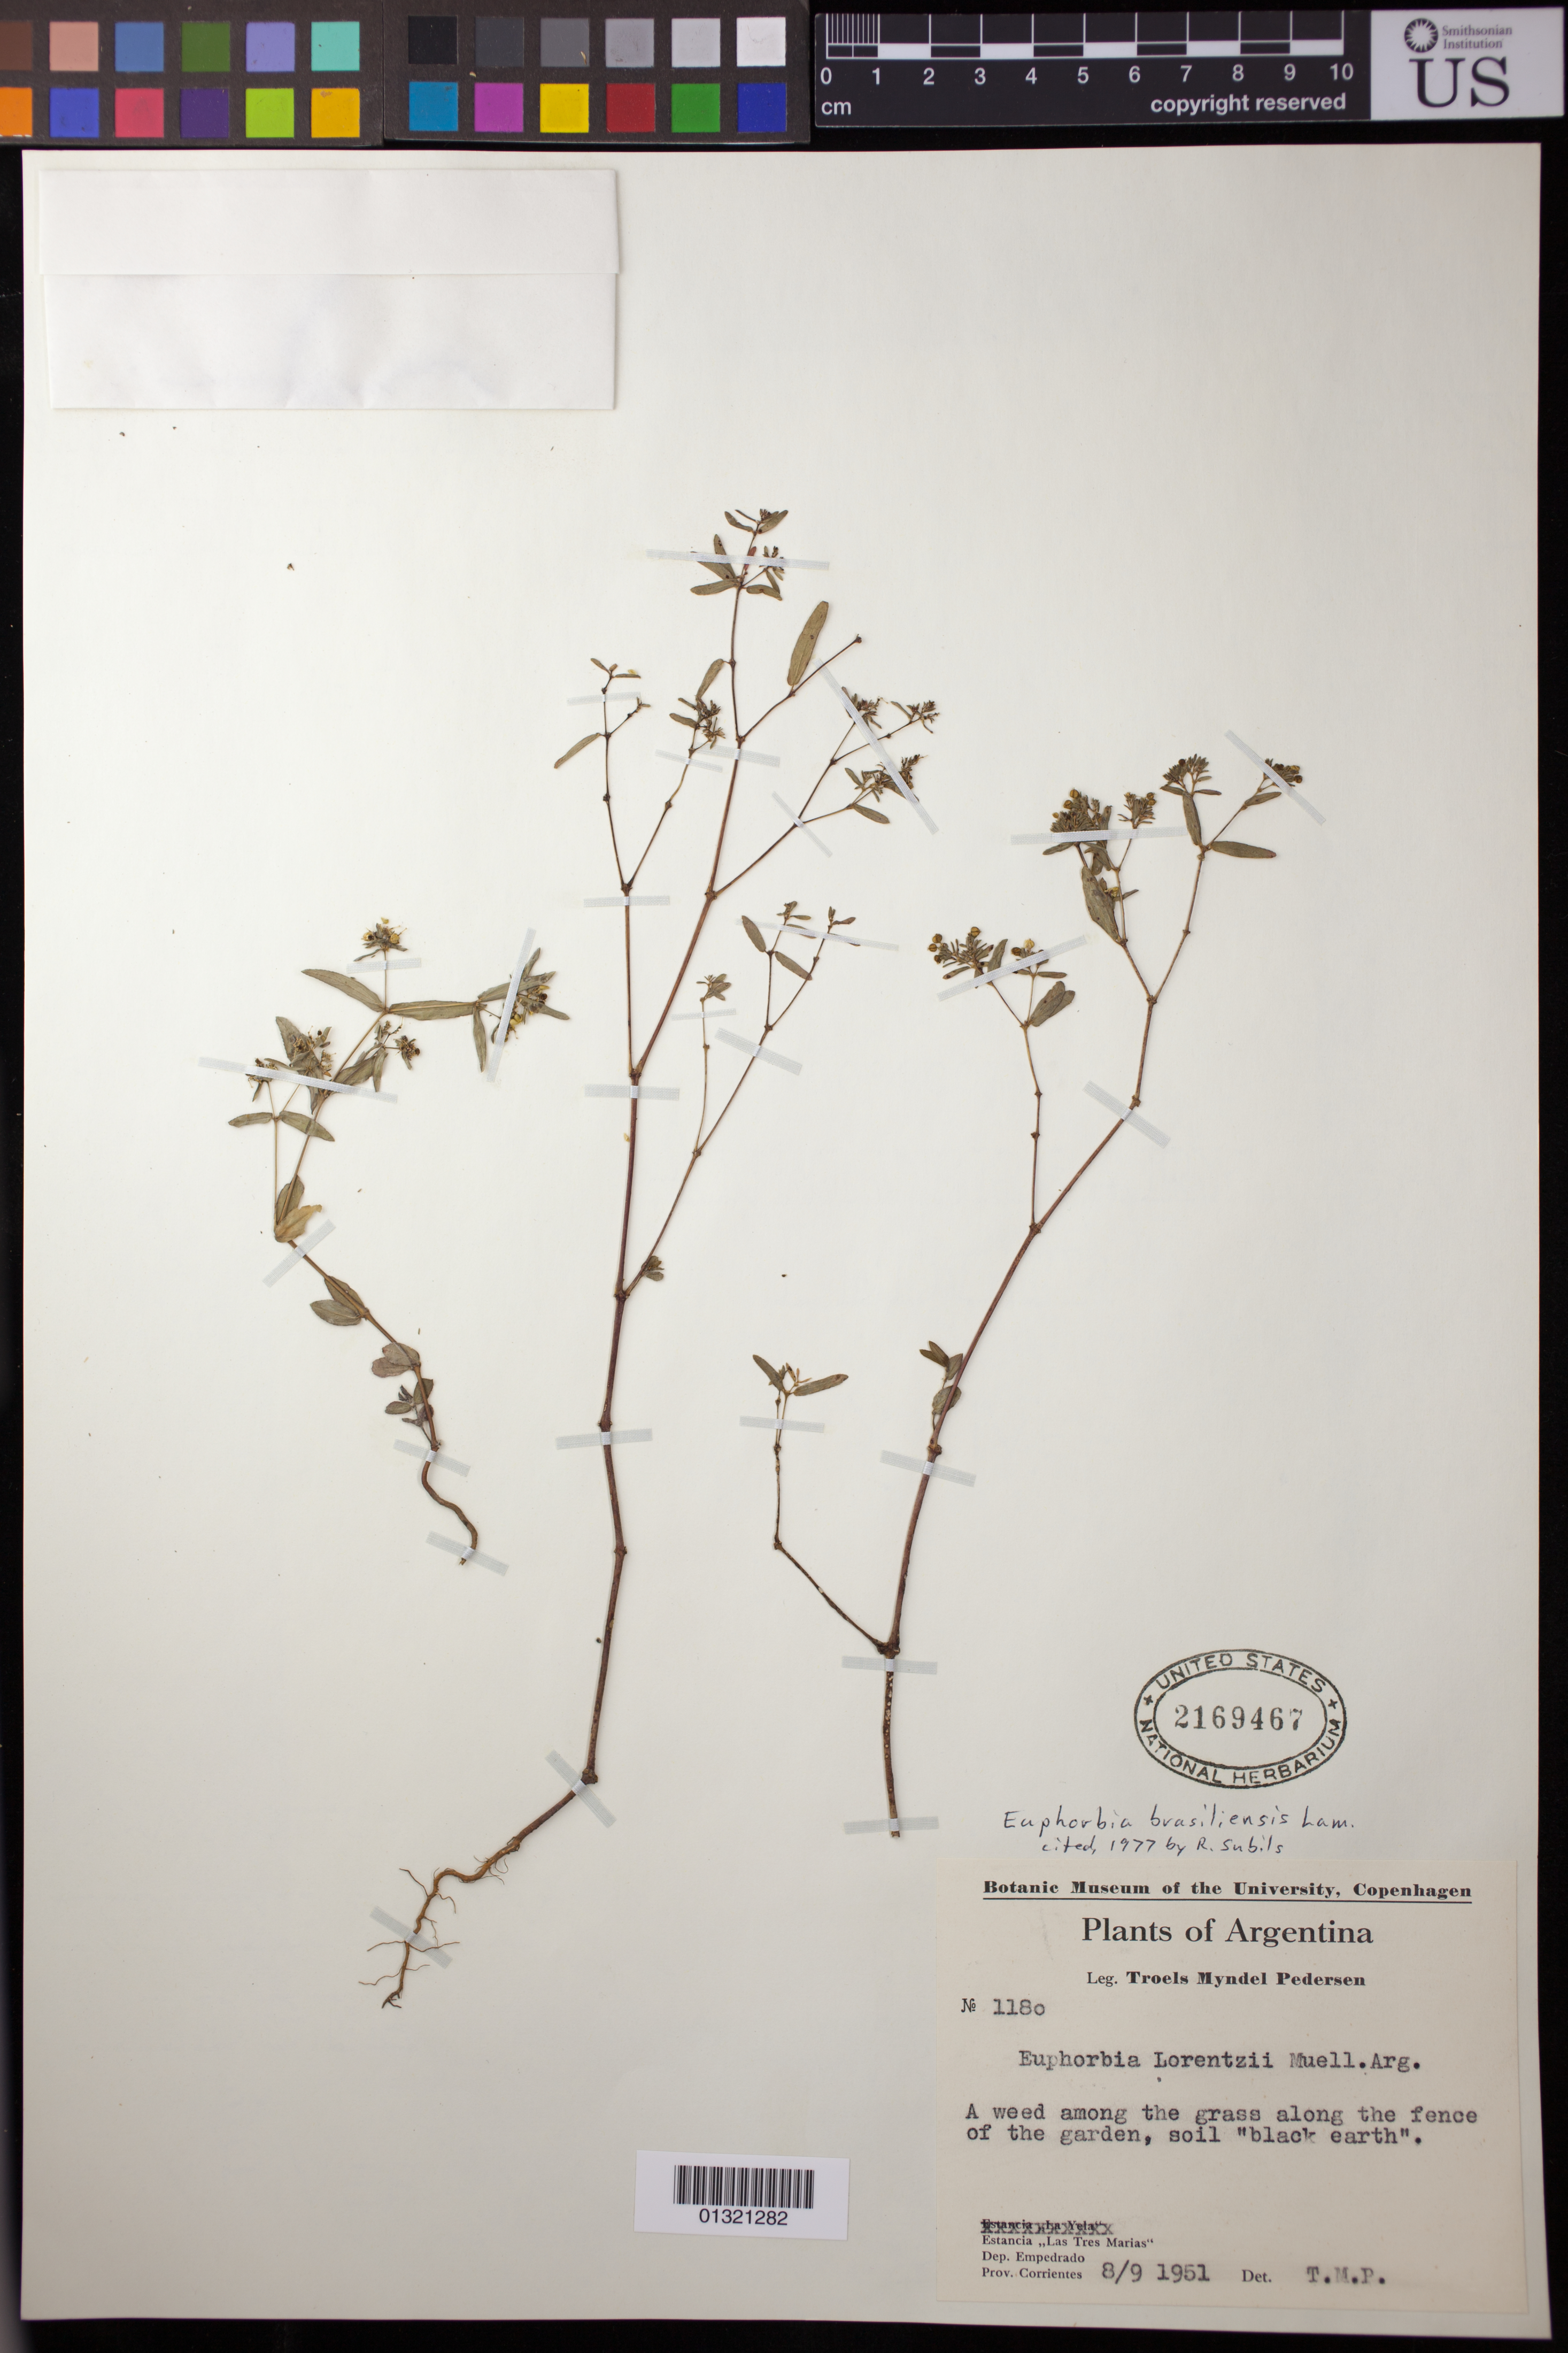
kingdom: Plantae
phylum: Tracheophyta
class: Magnoliopsida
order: Malpighiales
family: Euphorbiaceae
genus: Euphorbia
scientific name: Euphorbia hyssopifolia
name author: L.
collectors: T. M. Pedersen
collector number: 1180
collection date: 1951-08-09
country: Argentina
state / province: Corrientes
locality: Estancia "Las Tres Marias" , Dep. Empedrado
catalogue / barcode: US 2169467